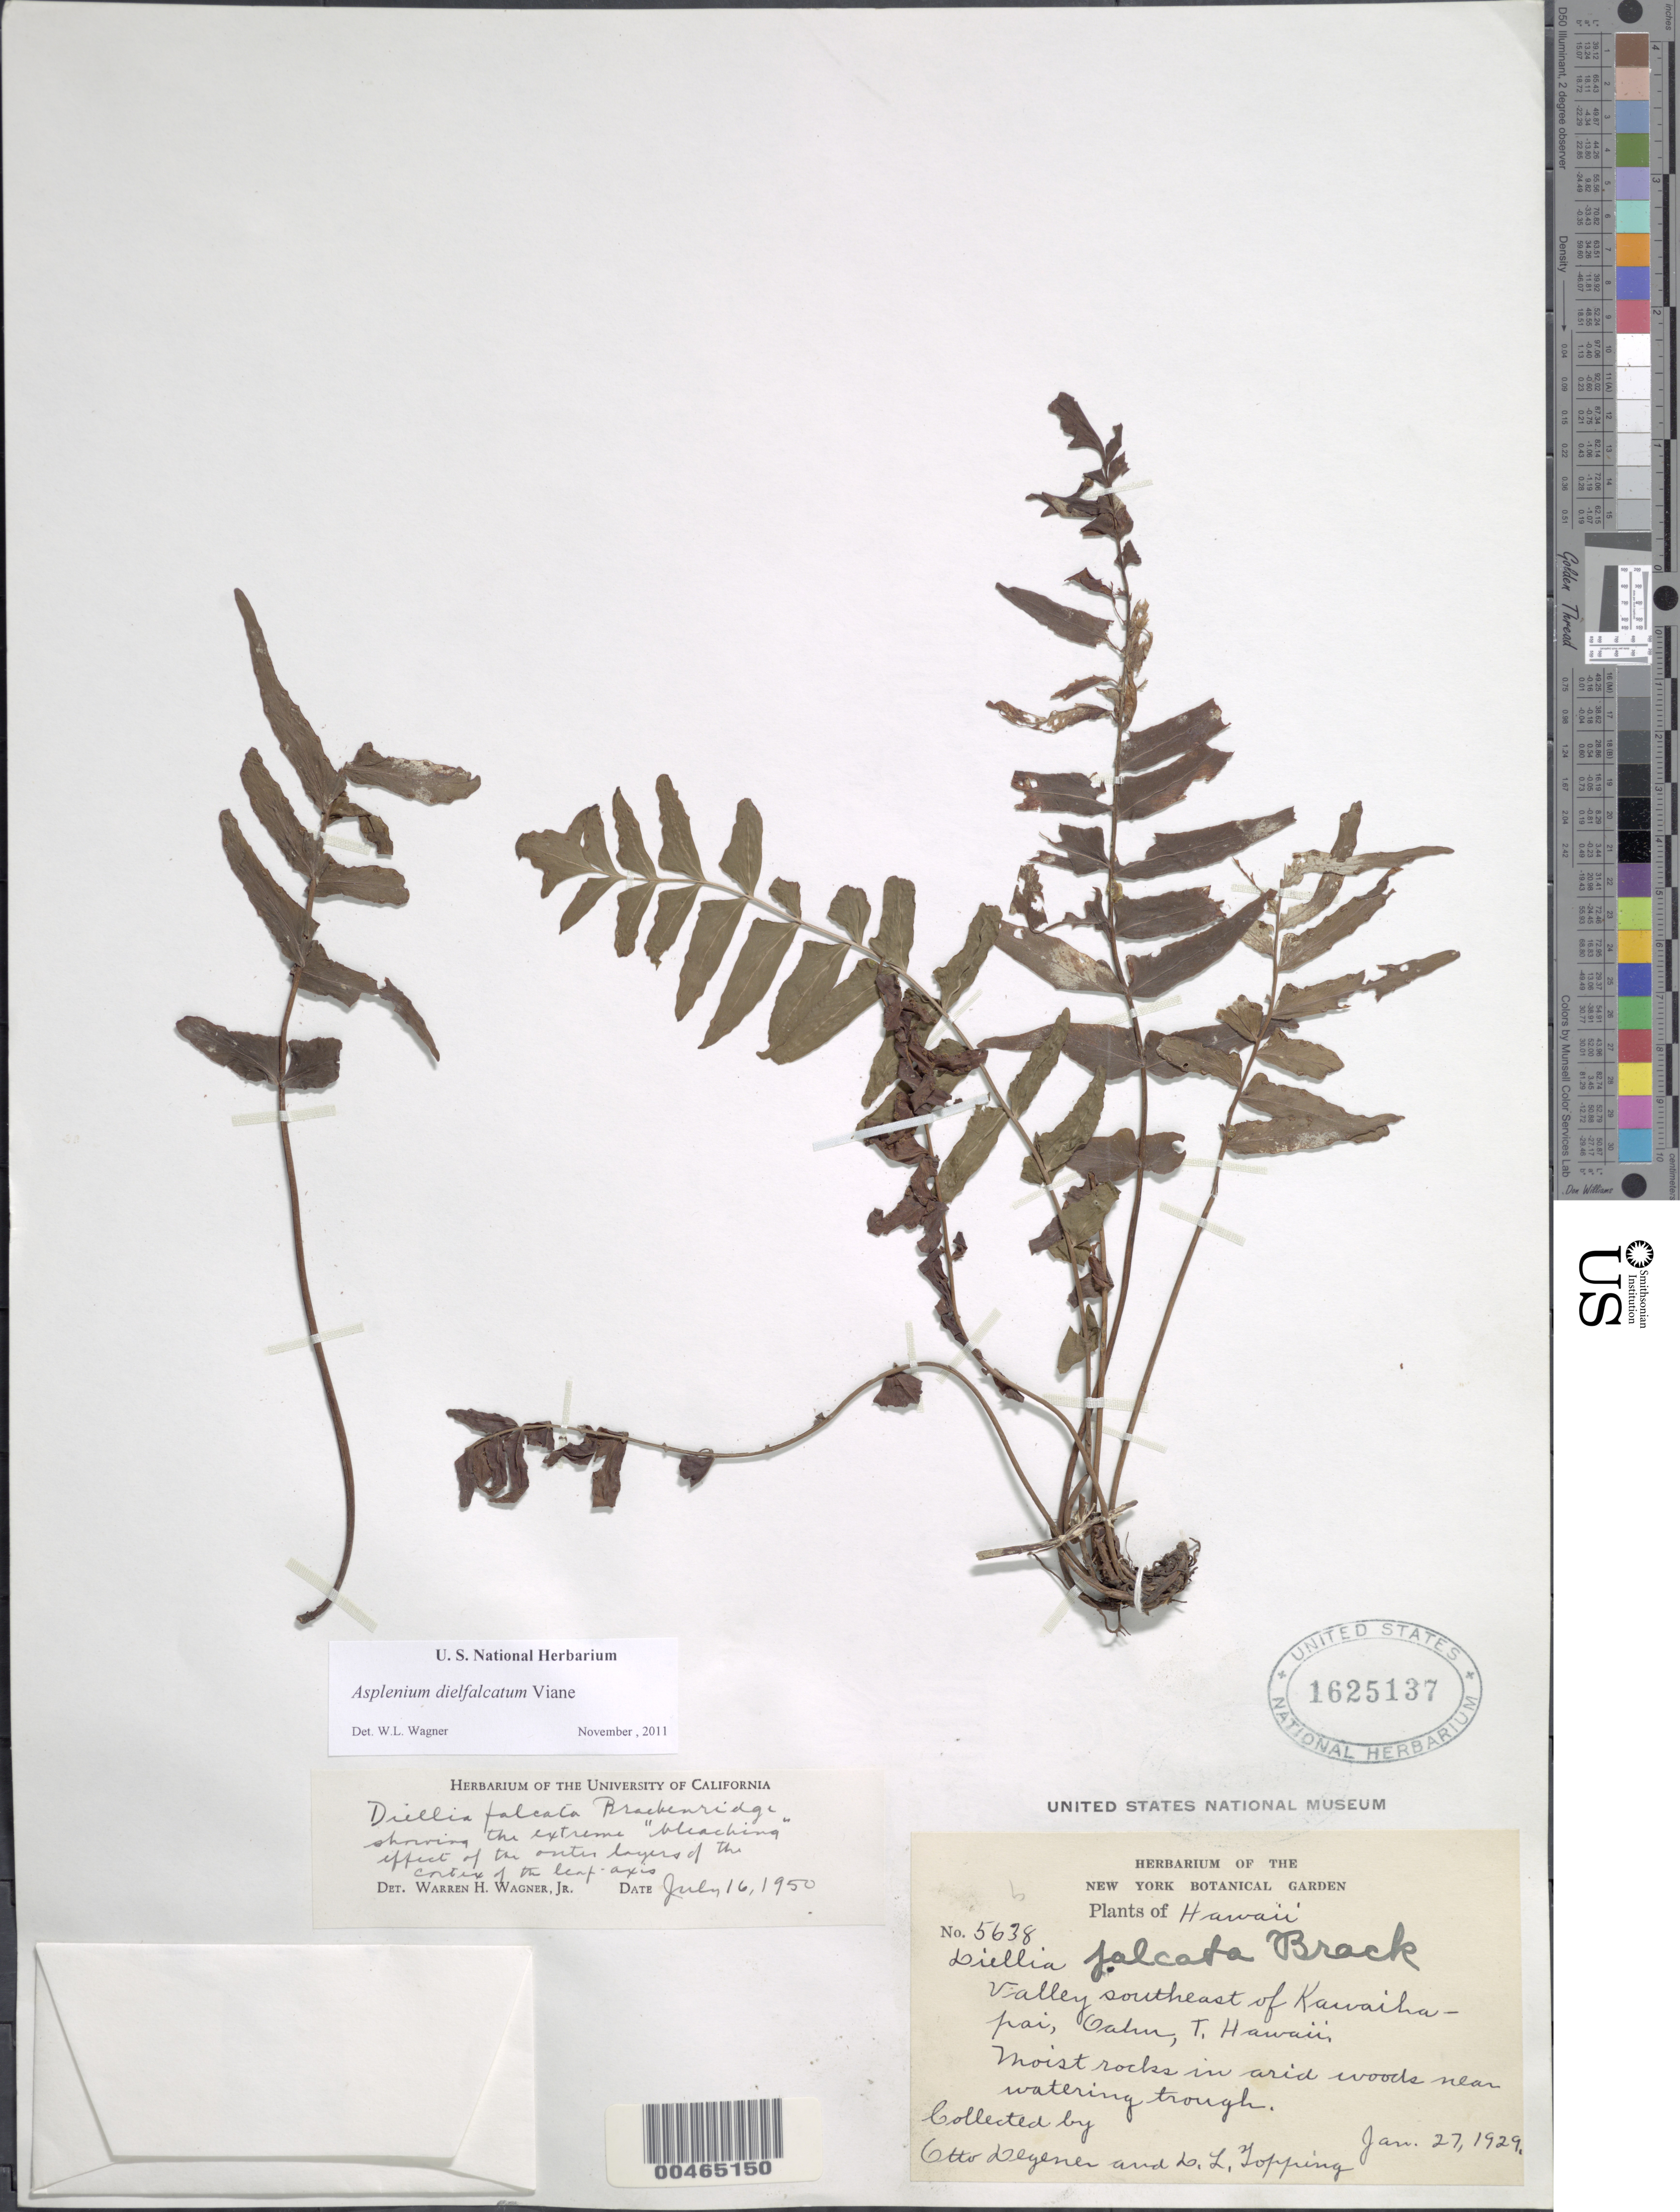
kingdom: Plantae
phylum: Tracheophyta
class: Polypodiopsida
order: Polypodiales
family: Aspleniaceae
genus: Asplenium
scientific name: Asplenium dielfalcatum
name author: Viane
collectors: O. Degener & D. L. Topping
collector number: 5638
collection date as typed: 27 Jan 1929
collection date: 1929-01-27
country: United States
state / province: Hawaii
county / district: Honolulu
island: Oahu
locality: Valley SE of Kawaihapai, Oahu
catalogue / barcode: US 1625137